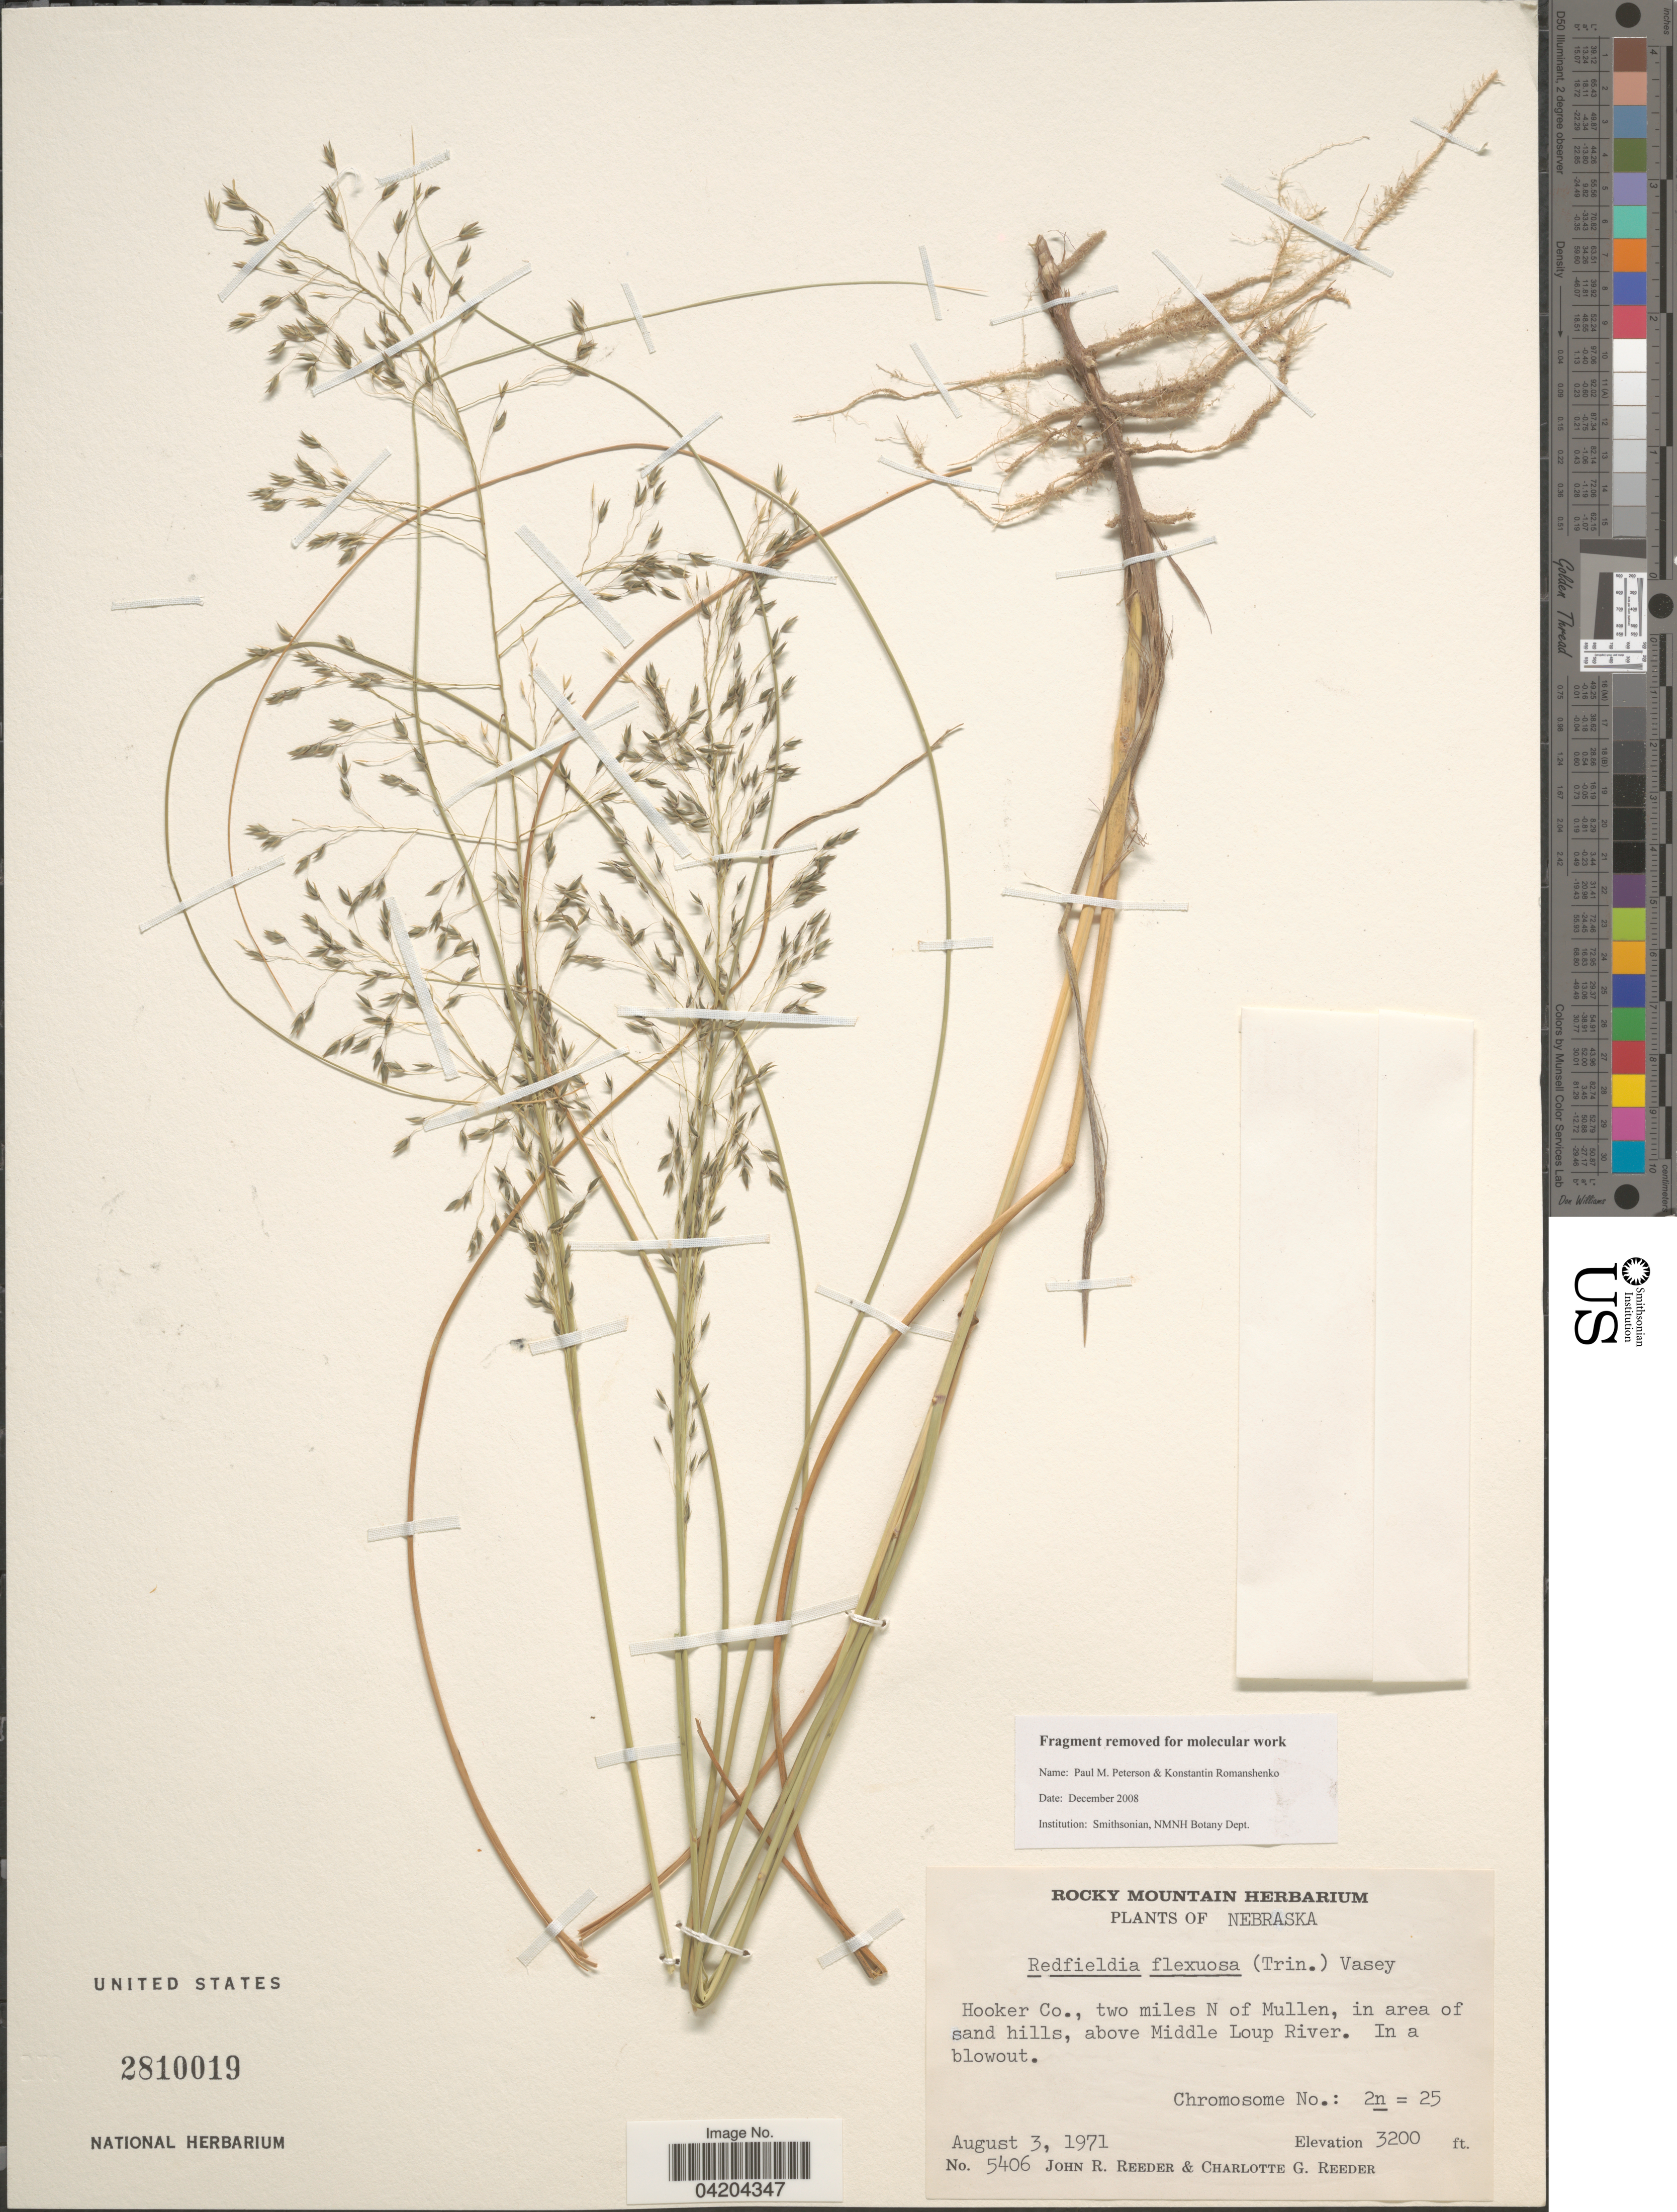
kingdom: Plantae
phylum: Tracheophyta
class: Liliopsida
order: Poales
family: Poaceae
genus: Muhlenbergia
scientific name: Muhlenbergia multiflora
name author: Columbus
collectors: J. R. Reeder & C. G. Reeder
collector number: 5406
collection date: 1971-08-03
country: United States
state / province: Nebraska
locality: Hooker Co., two miles N of Mullen, in area of sand hills, above Middle Loup River.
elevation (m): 975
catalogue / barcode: US 2810019